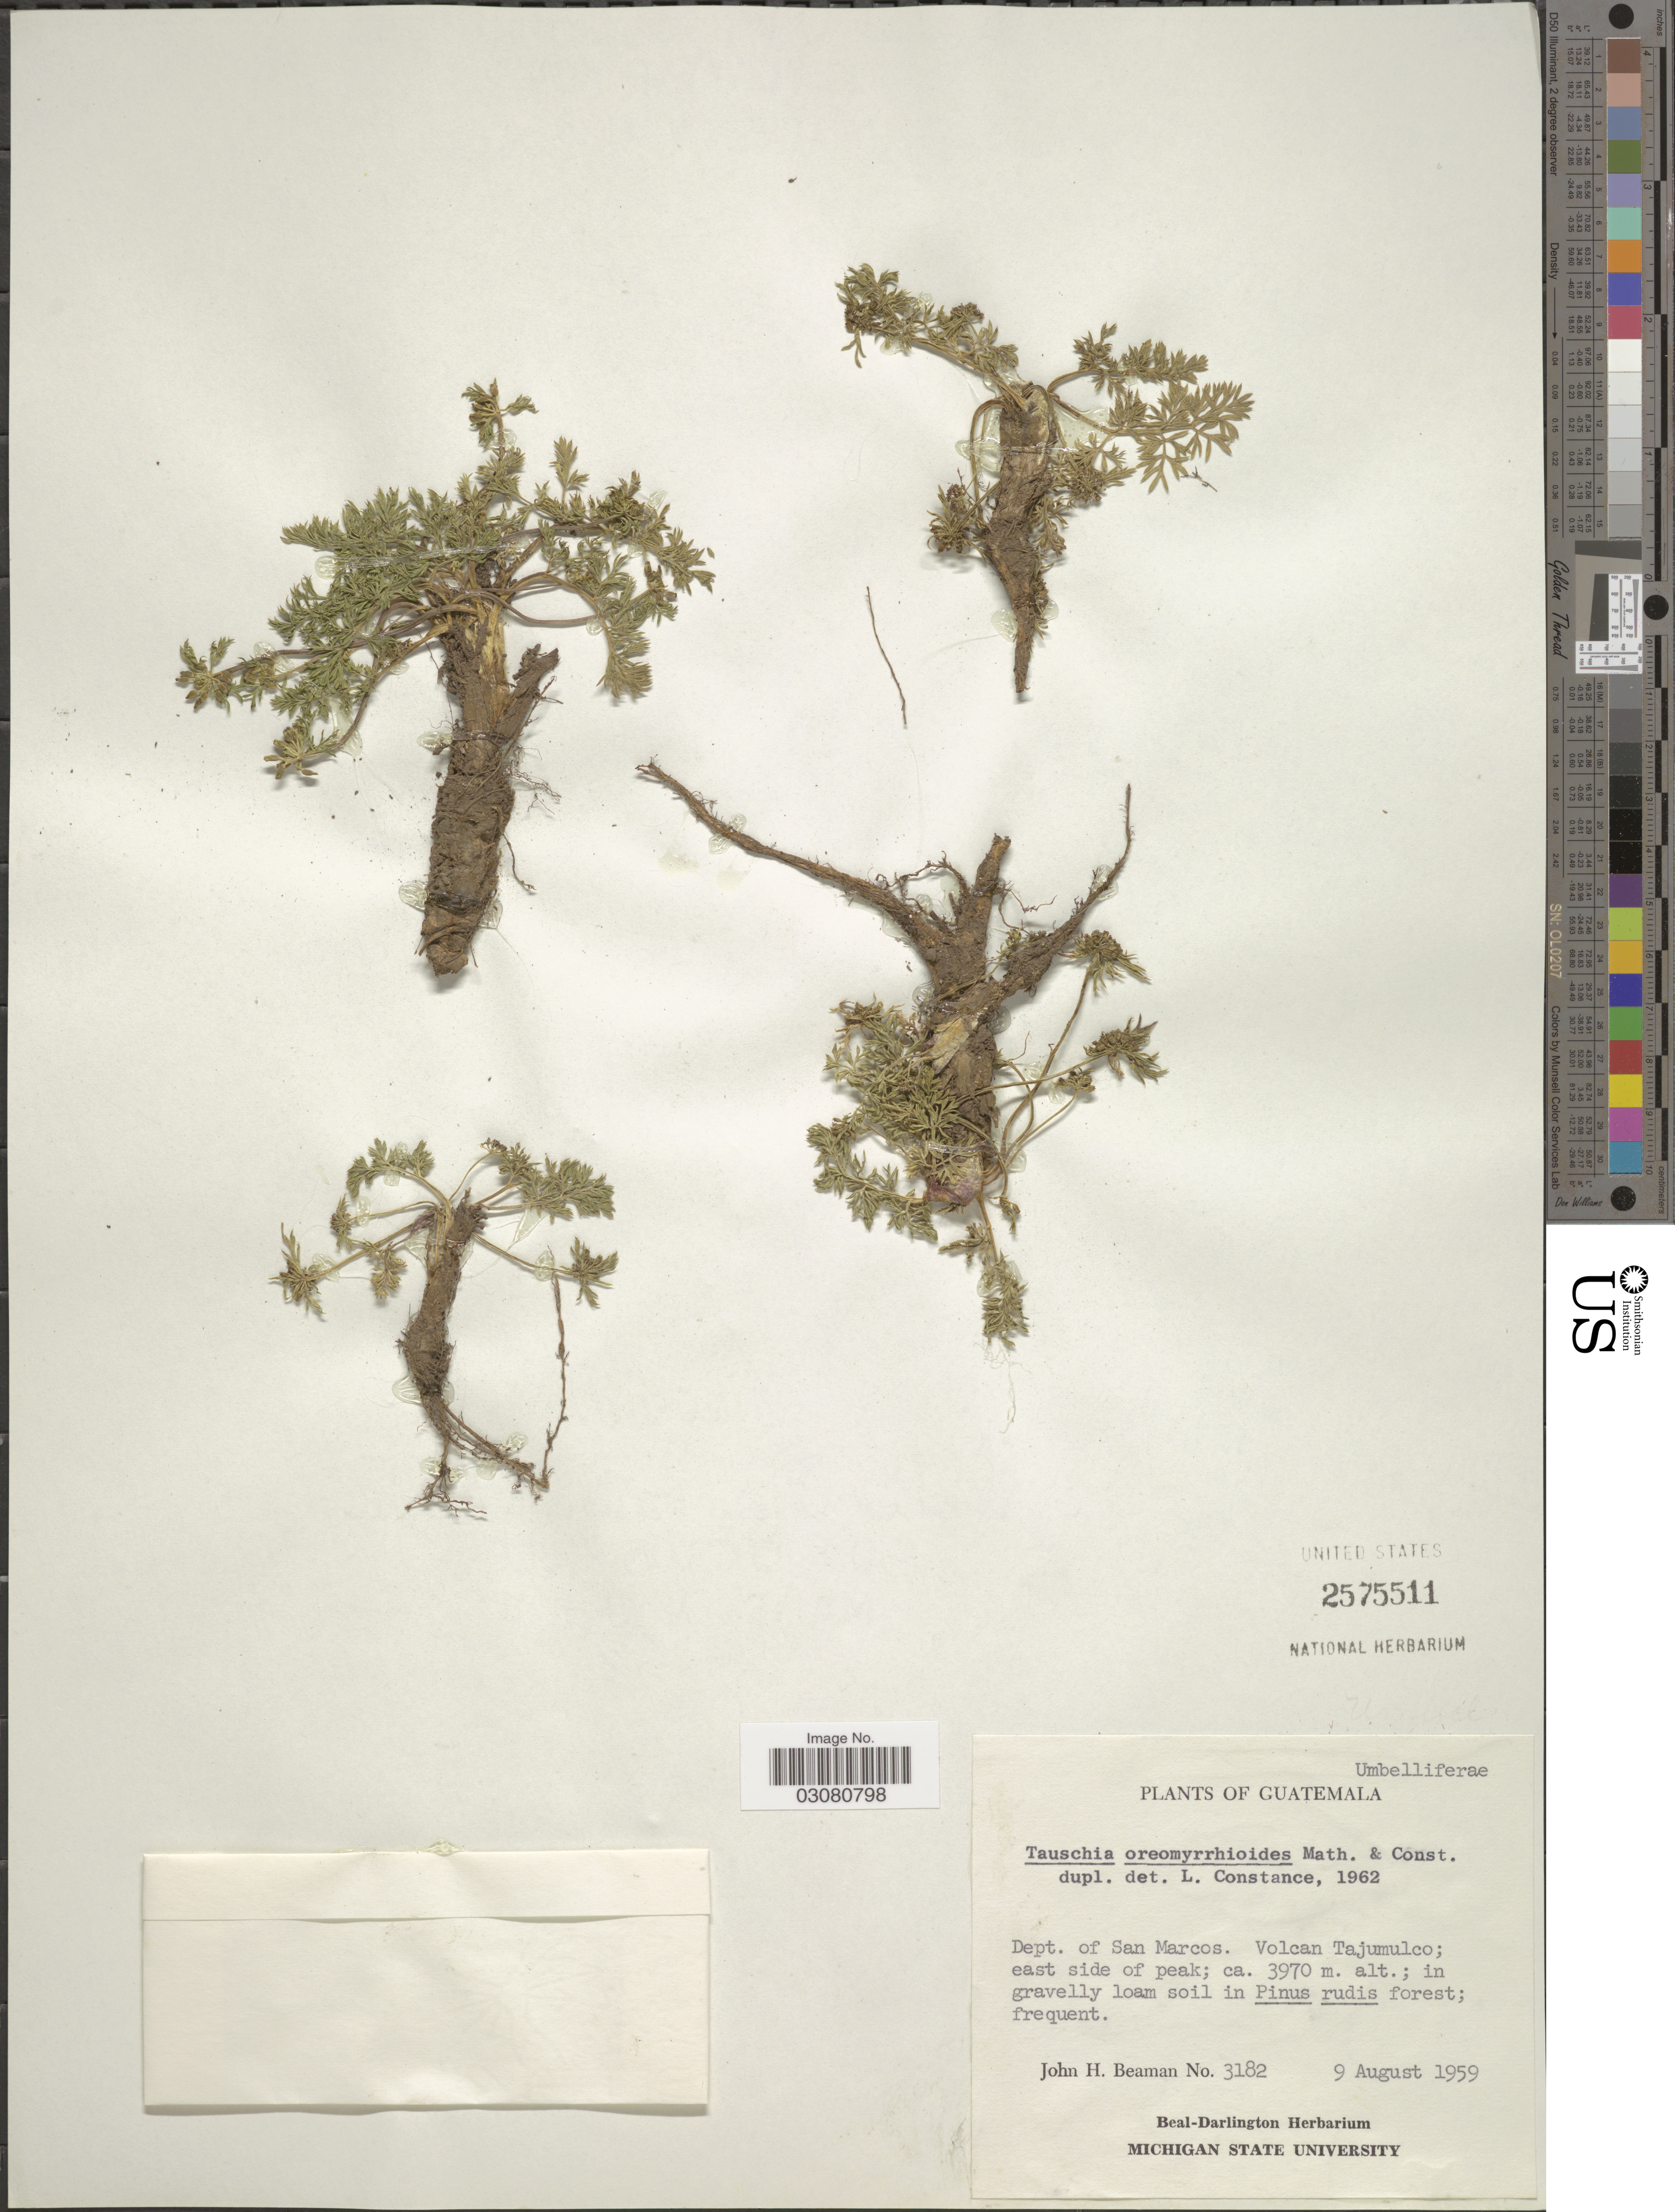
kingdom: Plantae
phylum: Tracheophyta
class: Magnoliopsida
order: Apiales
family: Apiaceae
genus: Tauschia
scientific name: Tauschia oreomyrrhioides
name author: Mathias & Constance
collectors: J. H. Beaman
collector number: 3182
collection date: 1959-08-09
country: Guatemala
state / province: San Marcos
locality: Dept. of San Marcos. Volcan Tajumulco; east side of peak.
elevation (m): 3970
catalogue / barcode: US 2575511